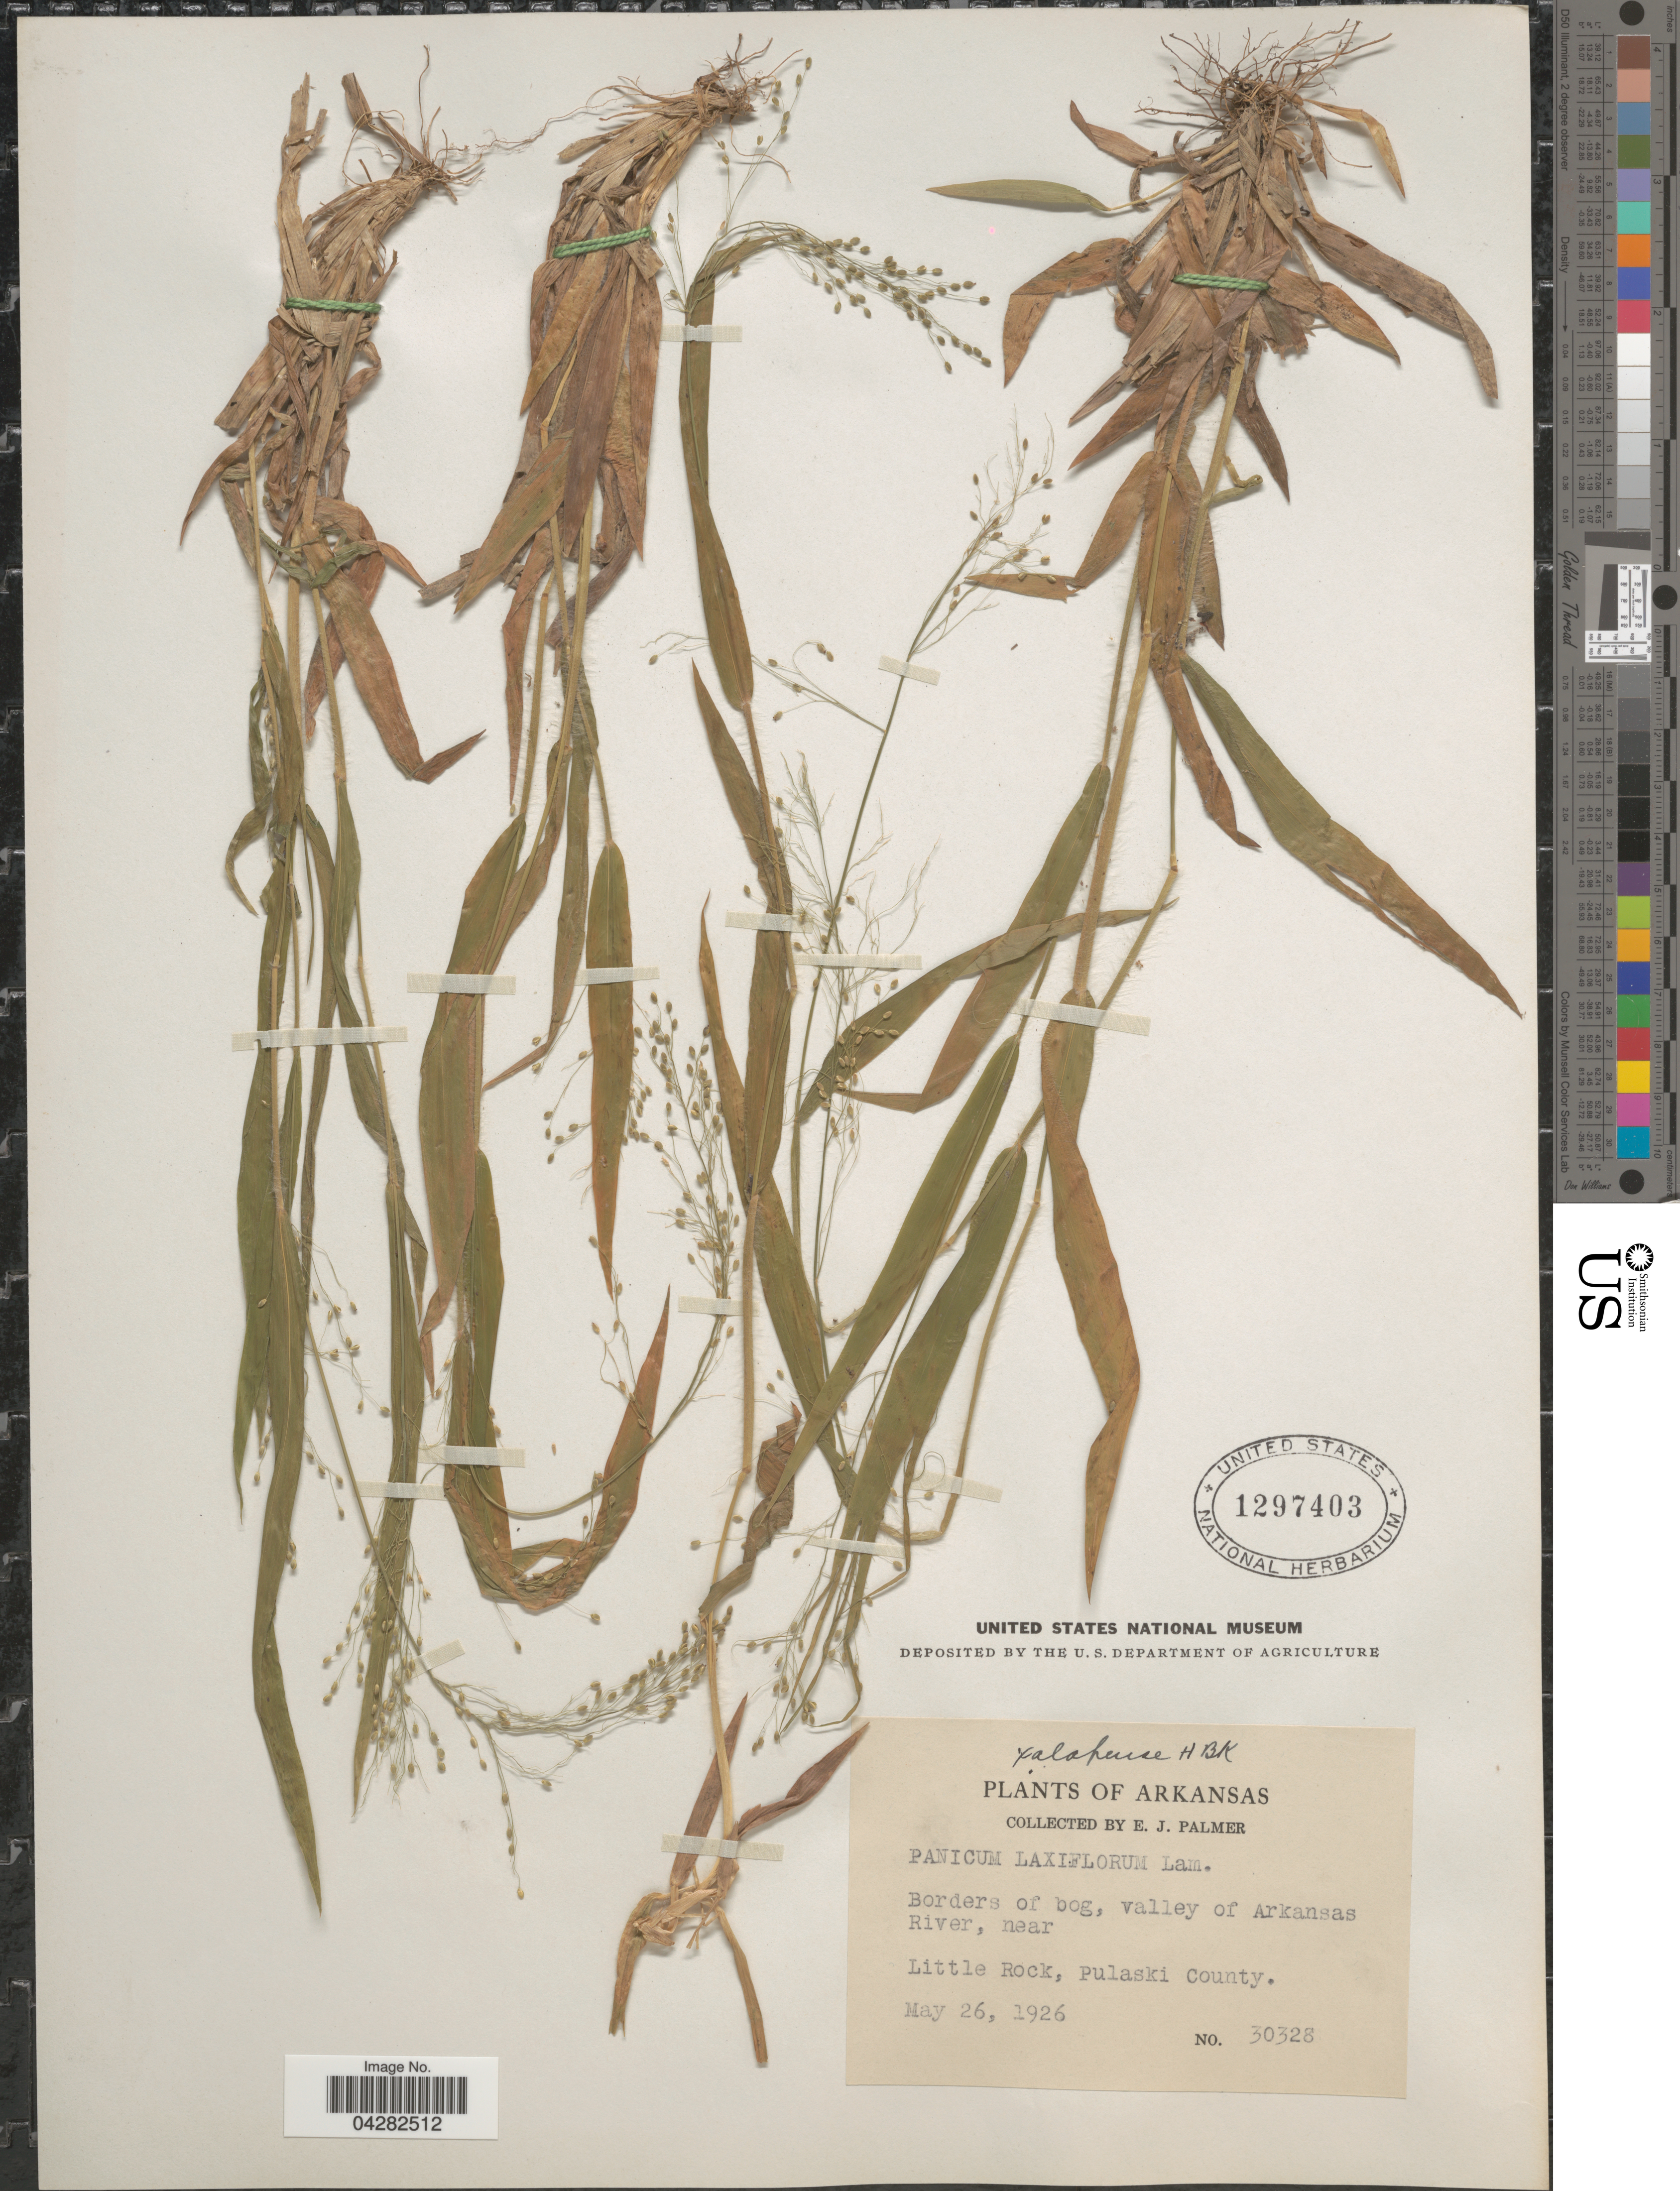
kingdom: Plantae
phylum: Tracheophyta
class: Liliopsida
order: Poales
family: Poaceae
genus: Dichanthelium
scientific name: Dichanthelium laxiflorum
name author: (Lam.) Gould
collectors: E. J. Palmer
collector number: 30328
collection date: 1926-05-26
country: United States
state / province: Arkansas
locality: Borders of bog, valley of Arkansas River, near Little Rock, Pulaski County.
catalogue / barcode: US 1297403